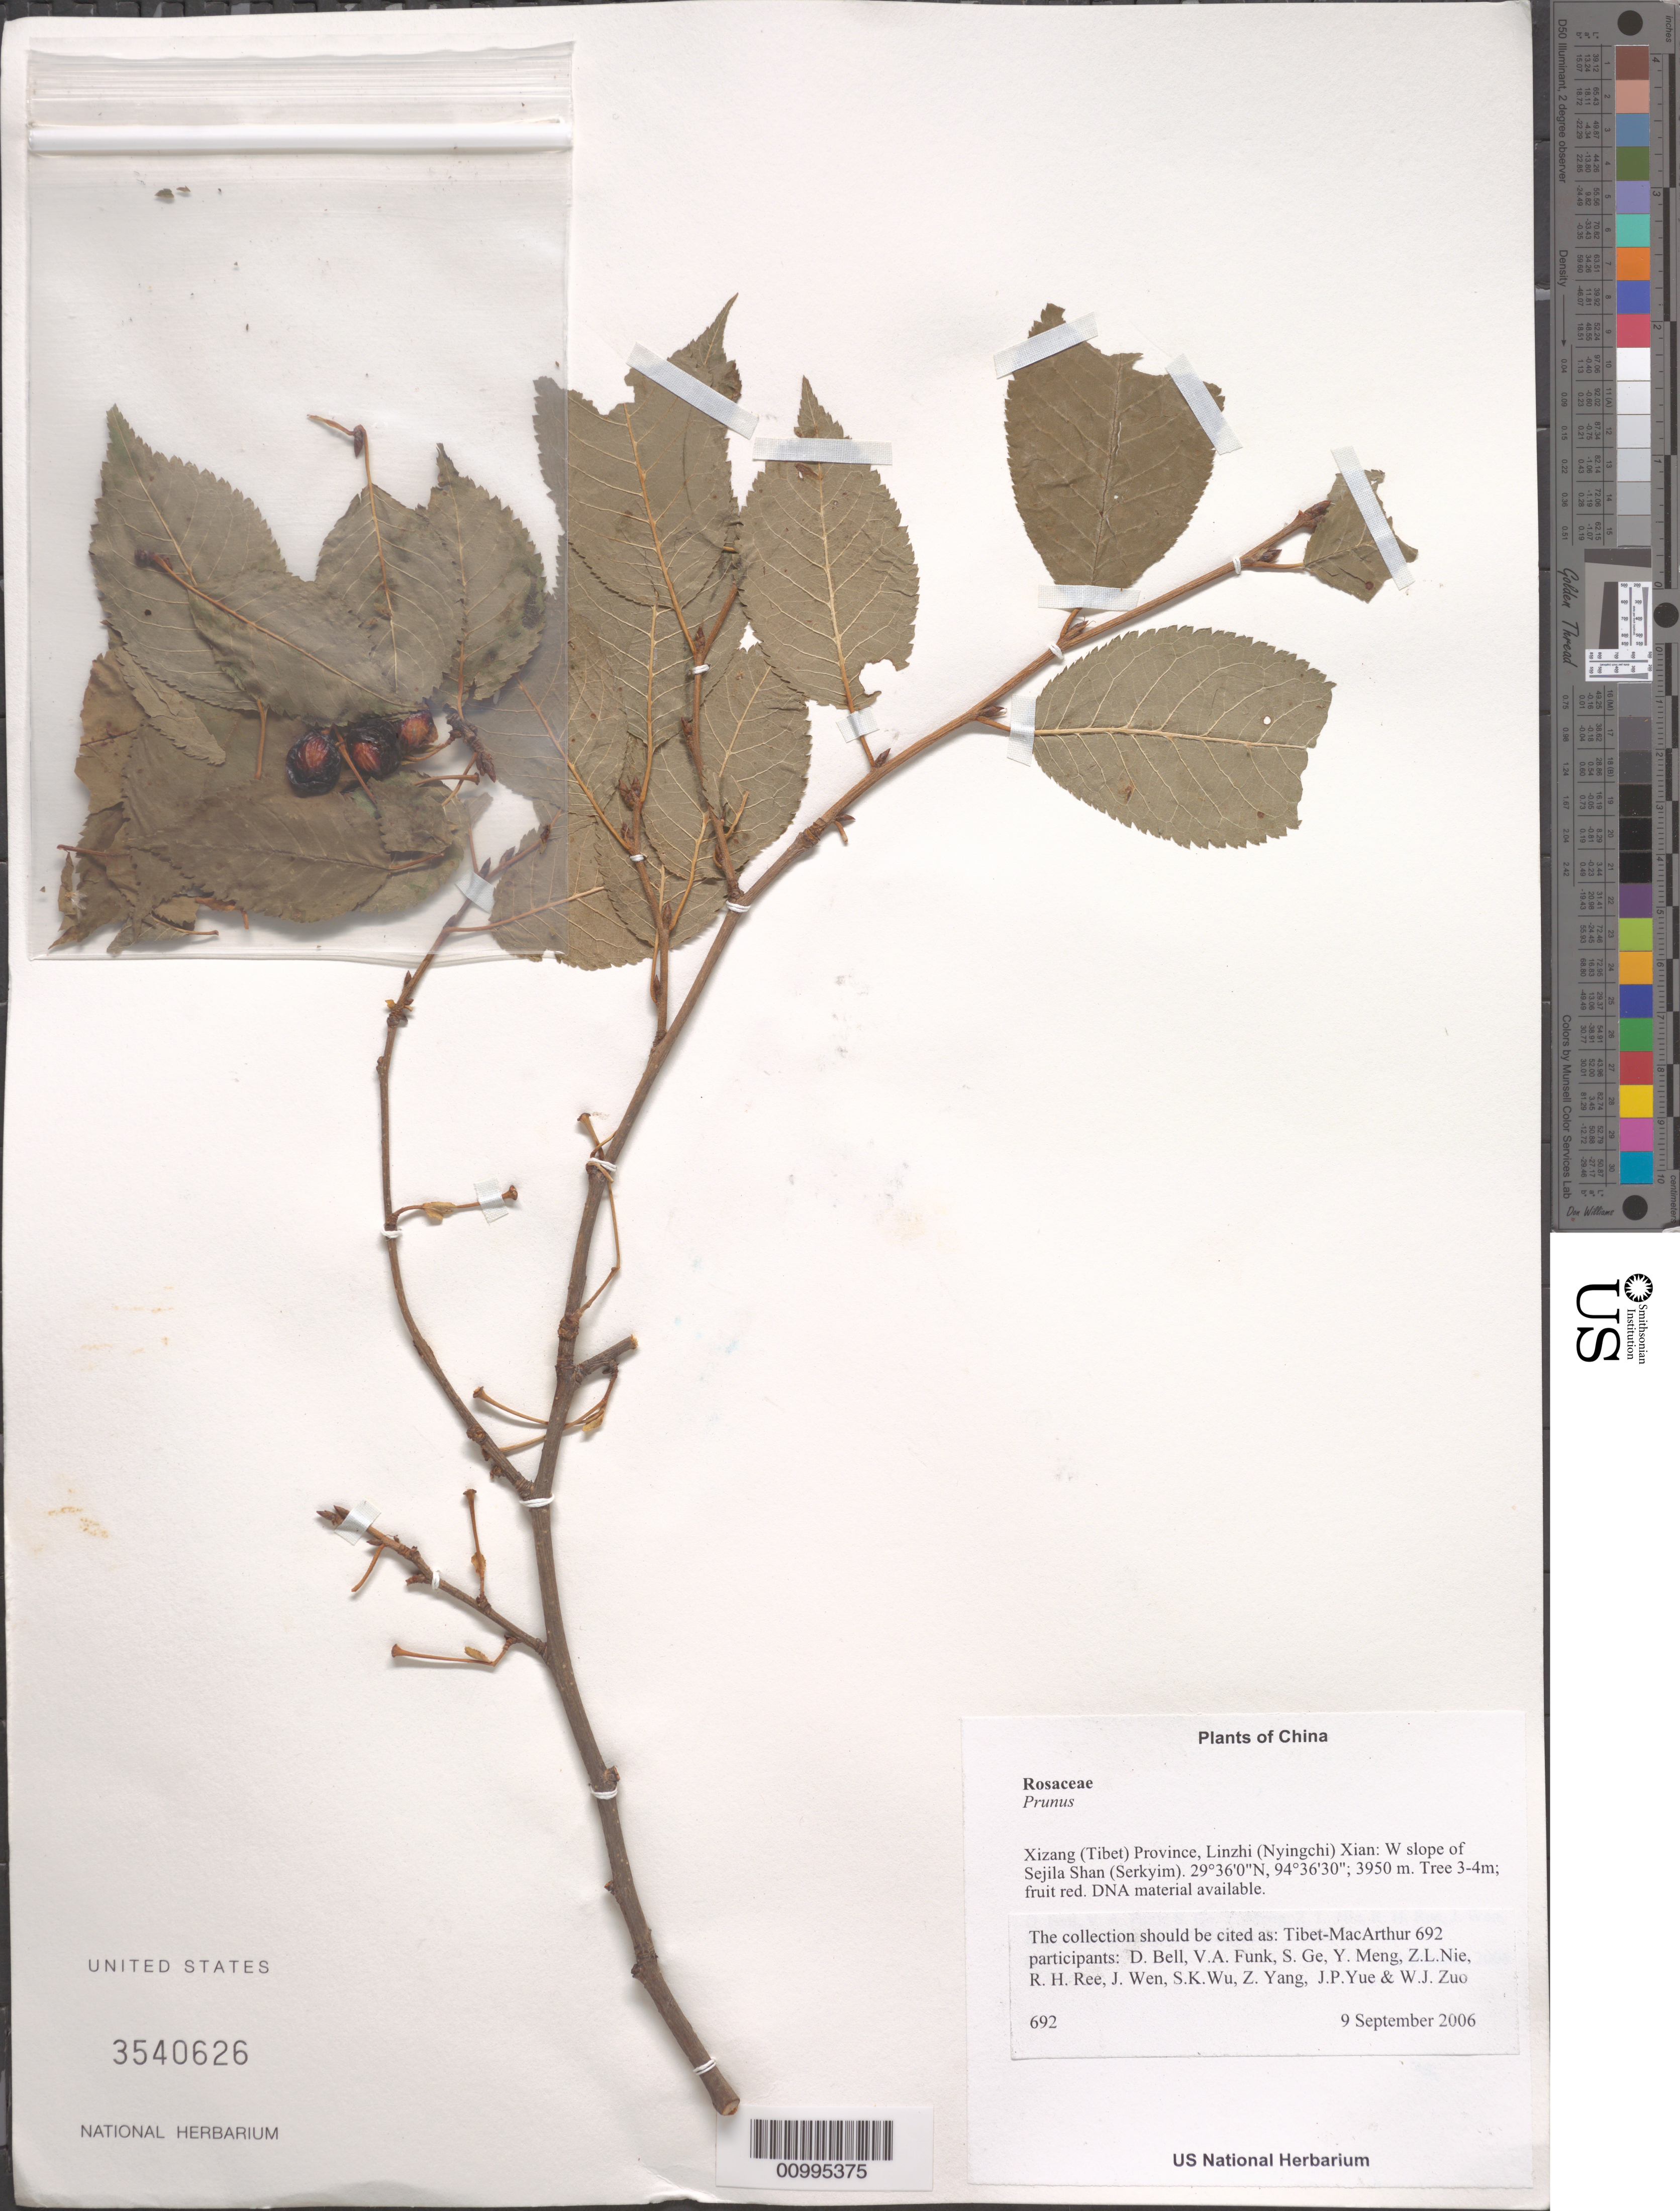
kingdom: Plantae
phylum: Tracheophyta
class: Magnoliopsida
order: Rosales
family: Rosaceae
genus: Prunus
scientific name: Prunus sp.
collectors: Tibet-MacArthur, D. A. Bell, V. Funk, S. Ge, Y. Meng, Z. Nie, R. Ree, J. Wen, S. K. Wu, Z. Yang, J. Yue & W. Zuo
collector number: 692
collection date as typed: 09 Sep 2006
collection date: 2006-09-09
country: China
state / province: Xizang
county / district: Linzhi (Nyingchi) Xian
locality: W slope of Sejila Shan (Serkyim).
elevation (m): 3950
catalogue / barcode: US 3540626